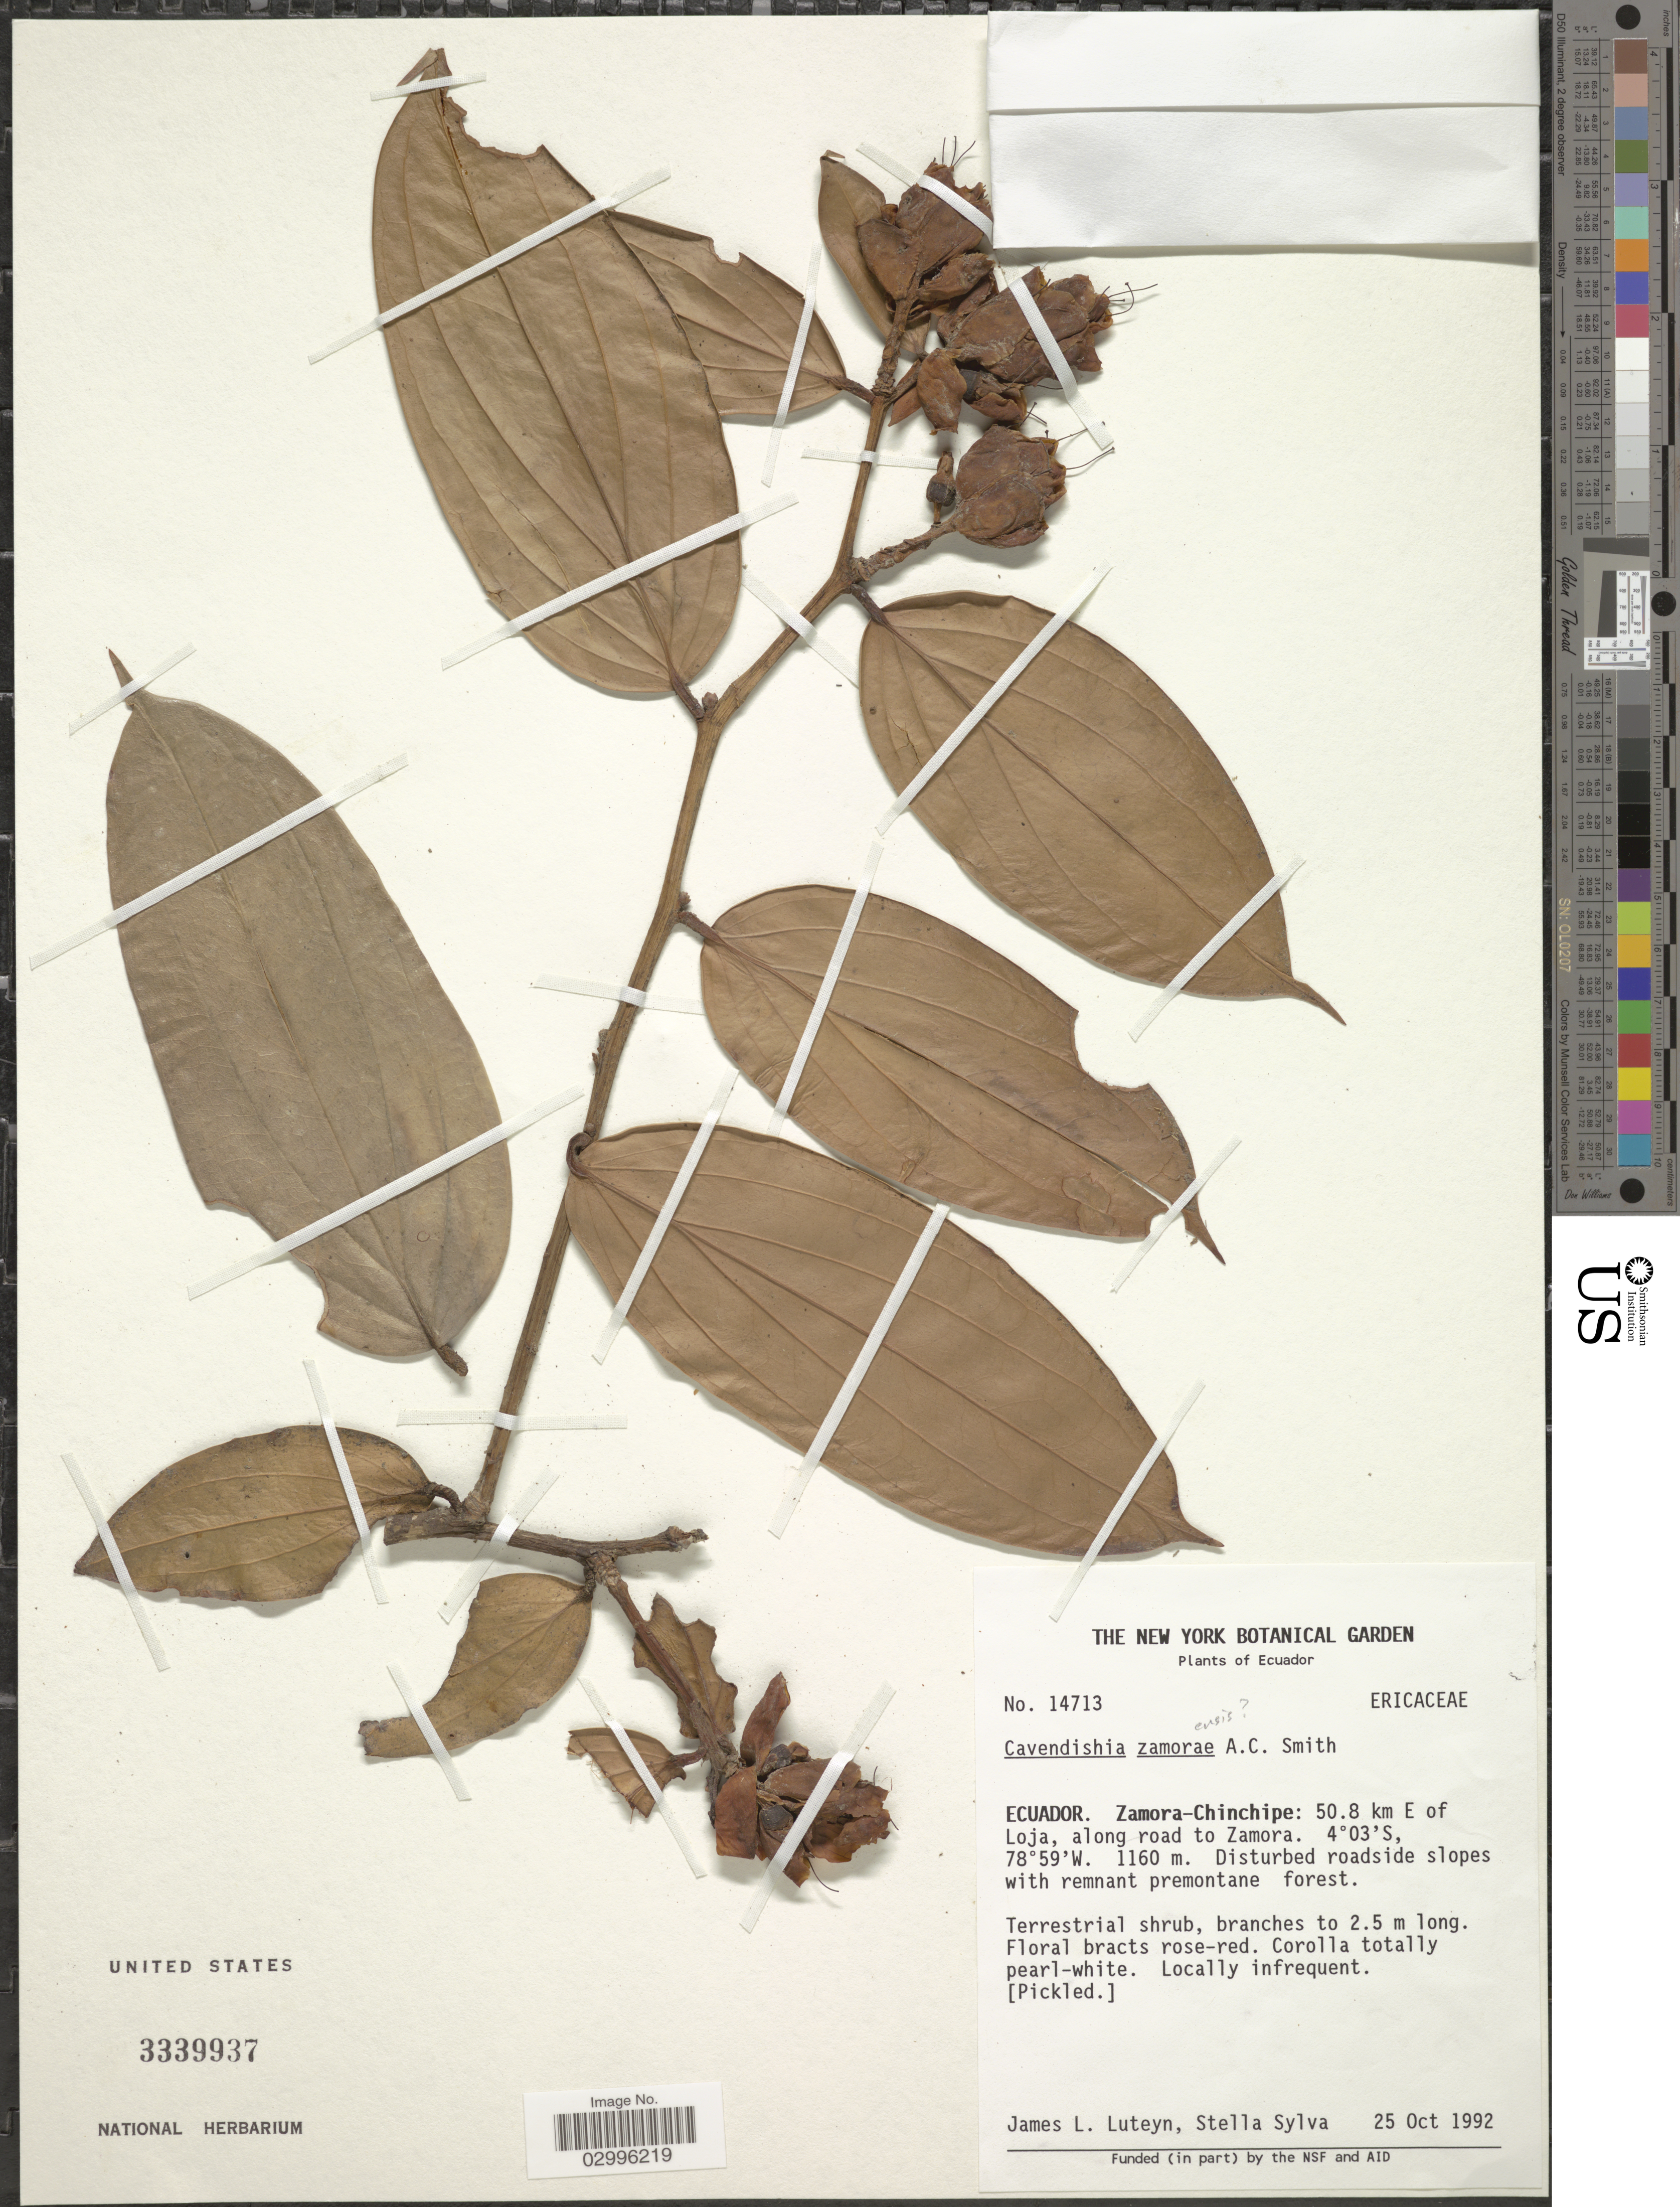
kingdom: Plantae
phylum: Tracheophyta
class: Magnoliopsida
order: Ericales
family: Ericaceae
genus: Cavendishia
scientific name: Cavendishia zamorensis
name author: A.C. Sm.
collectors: J. L. Luteyn & S. Sylva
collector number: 14713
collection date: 1992-10-25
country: Ecuador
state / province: Zamora-Chinchipe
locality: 50.8 km E of Loja, along road to Zamora.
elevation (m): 1160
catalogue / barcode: US 3339937